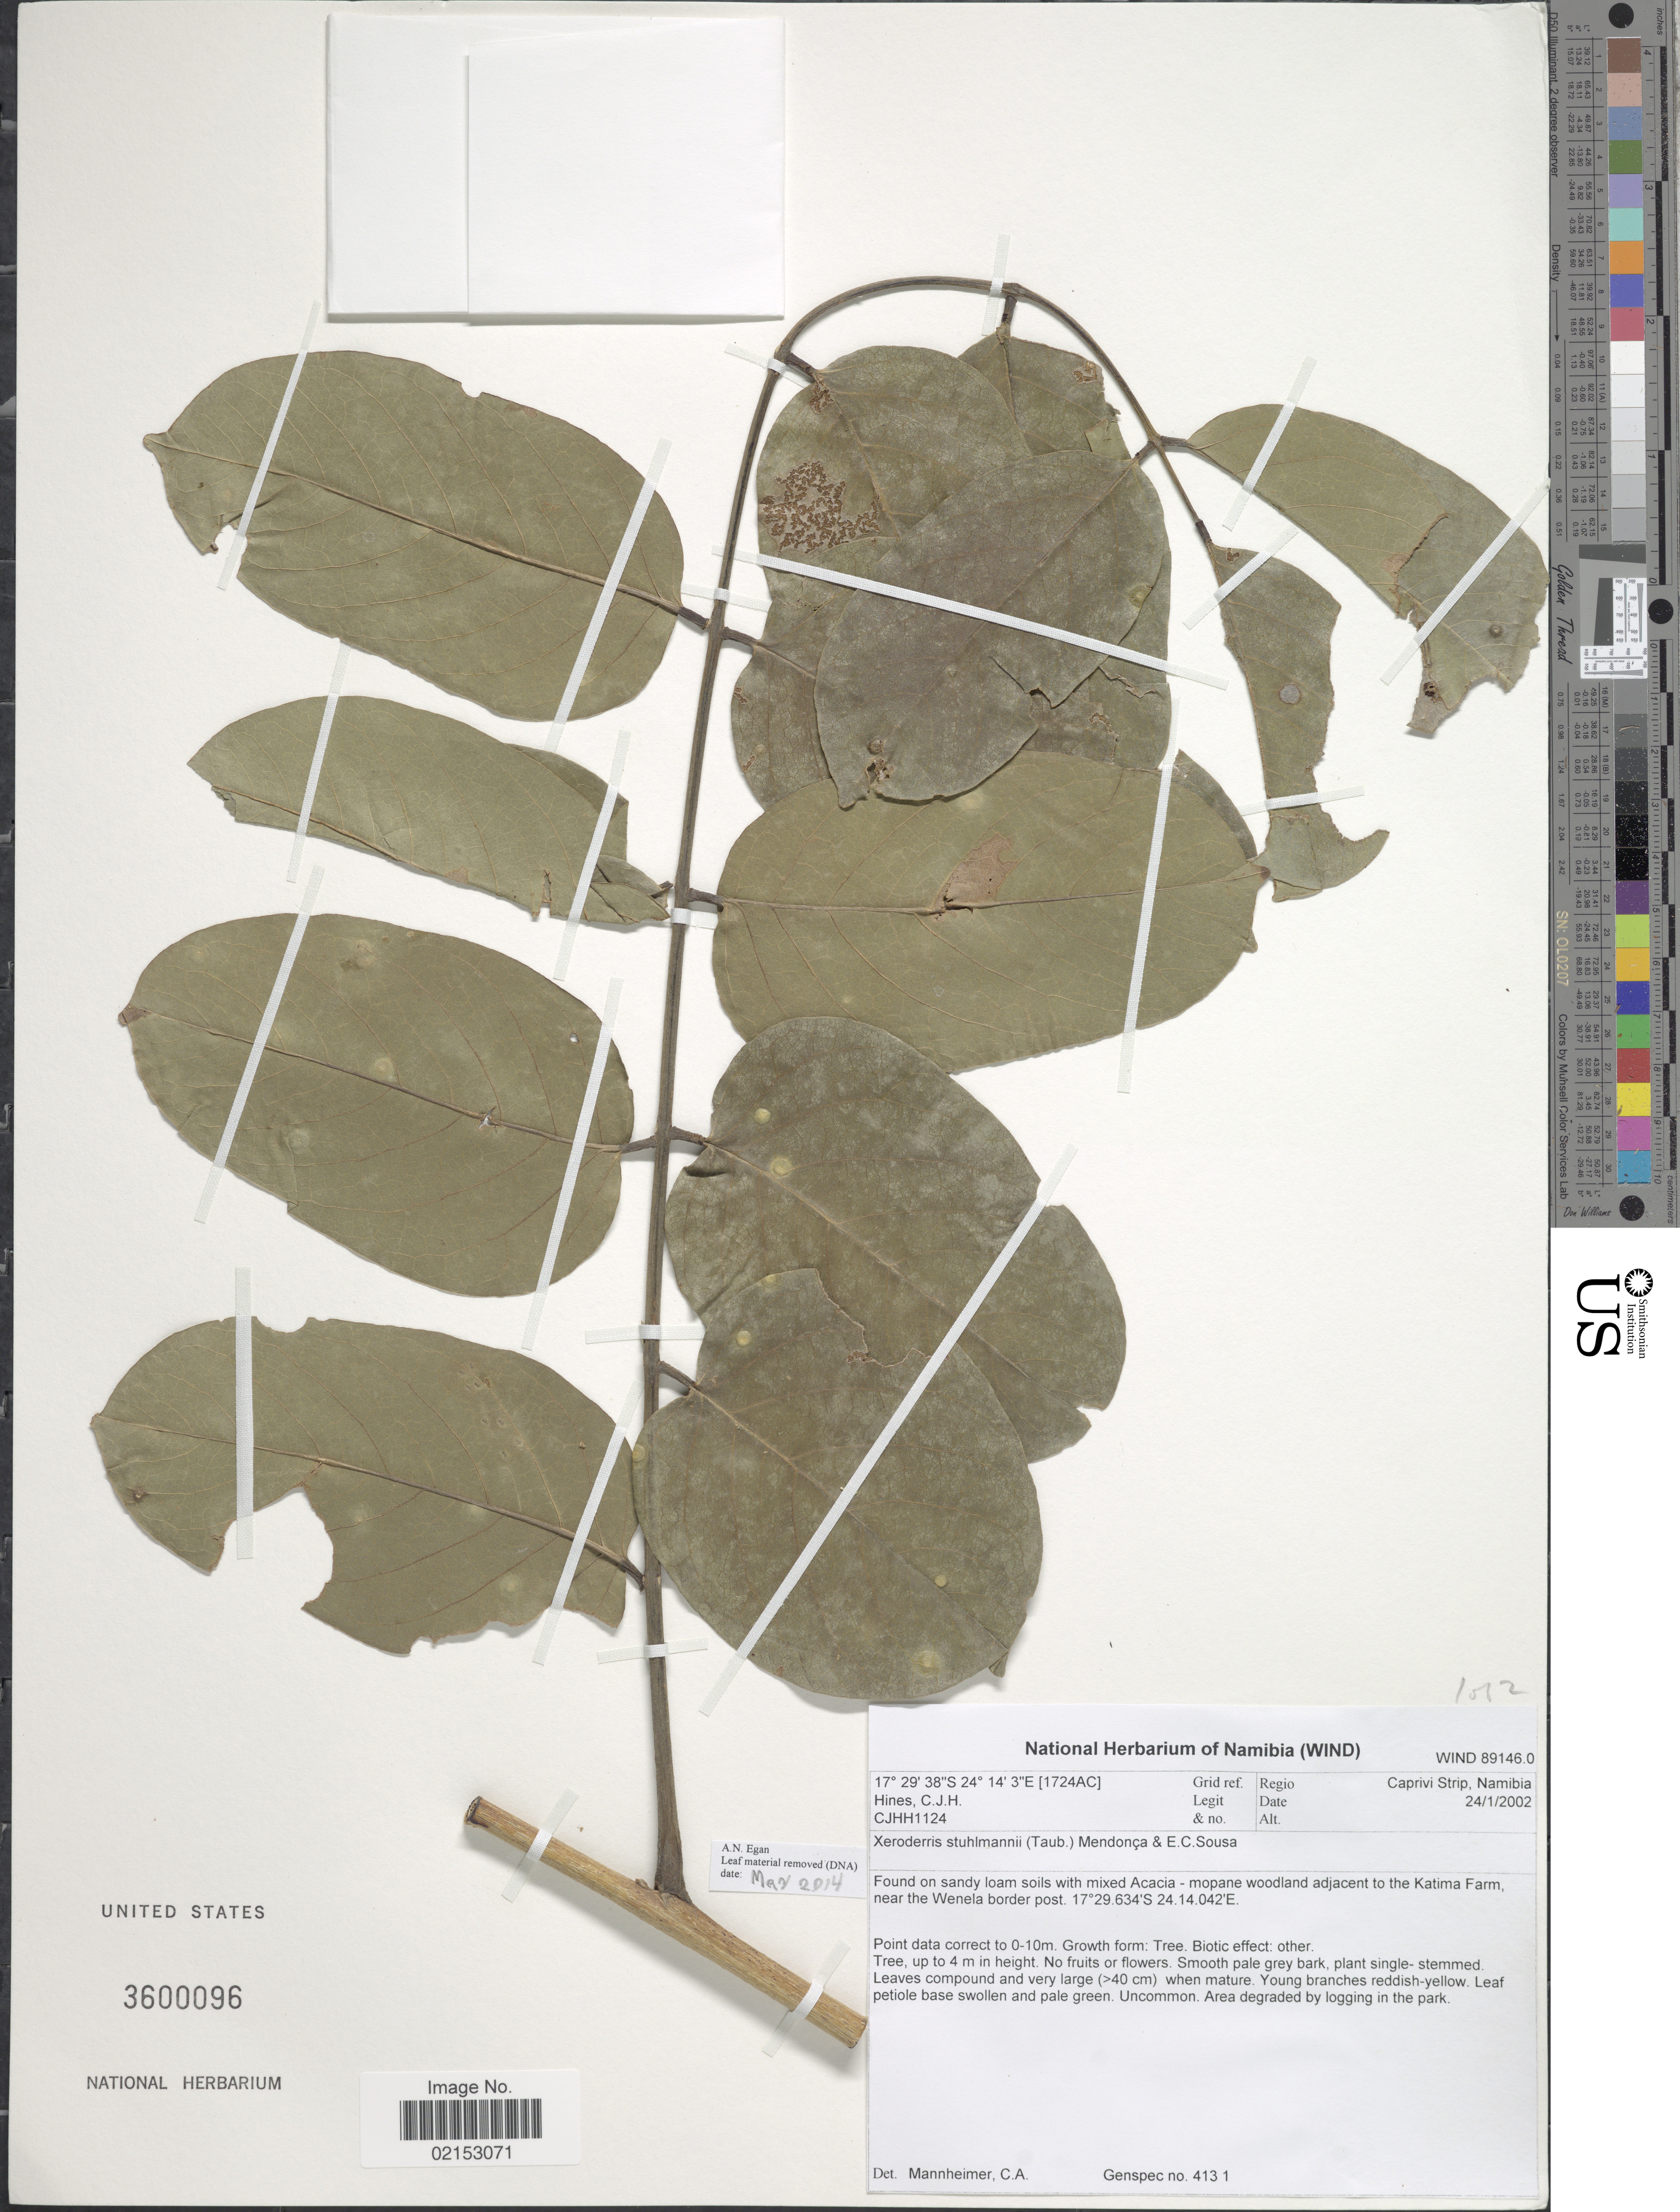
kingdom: Plantae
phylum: Tracheophyta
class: Magnoliopsida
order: Fabales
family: Fabaceae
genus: Xeroderris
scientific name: Xeroderris stuhlmannii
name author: (Taub.) Mendonça & E.C. Sousa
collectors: C. Hines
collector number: CJHH1124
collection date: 2002-01-24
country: Namibia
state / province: Caprivi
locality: Regio Caprivi Strip, Found on sandy loam soils with mixed Acacia - mopane woodland adjacent to the Katima Farm, near the Wenela border post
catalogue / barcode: US 3600096